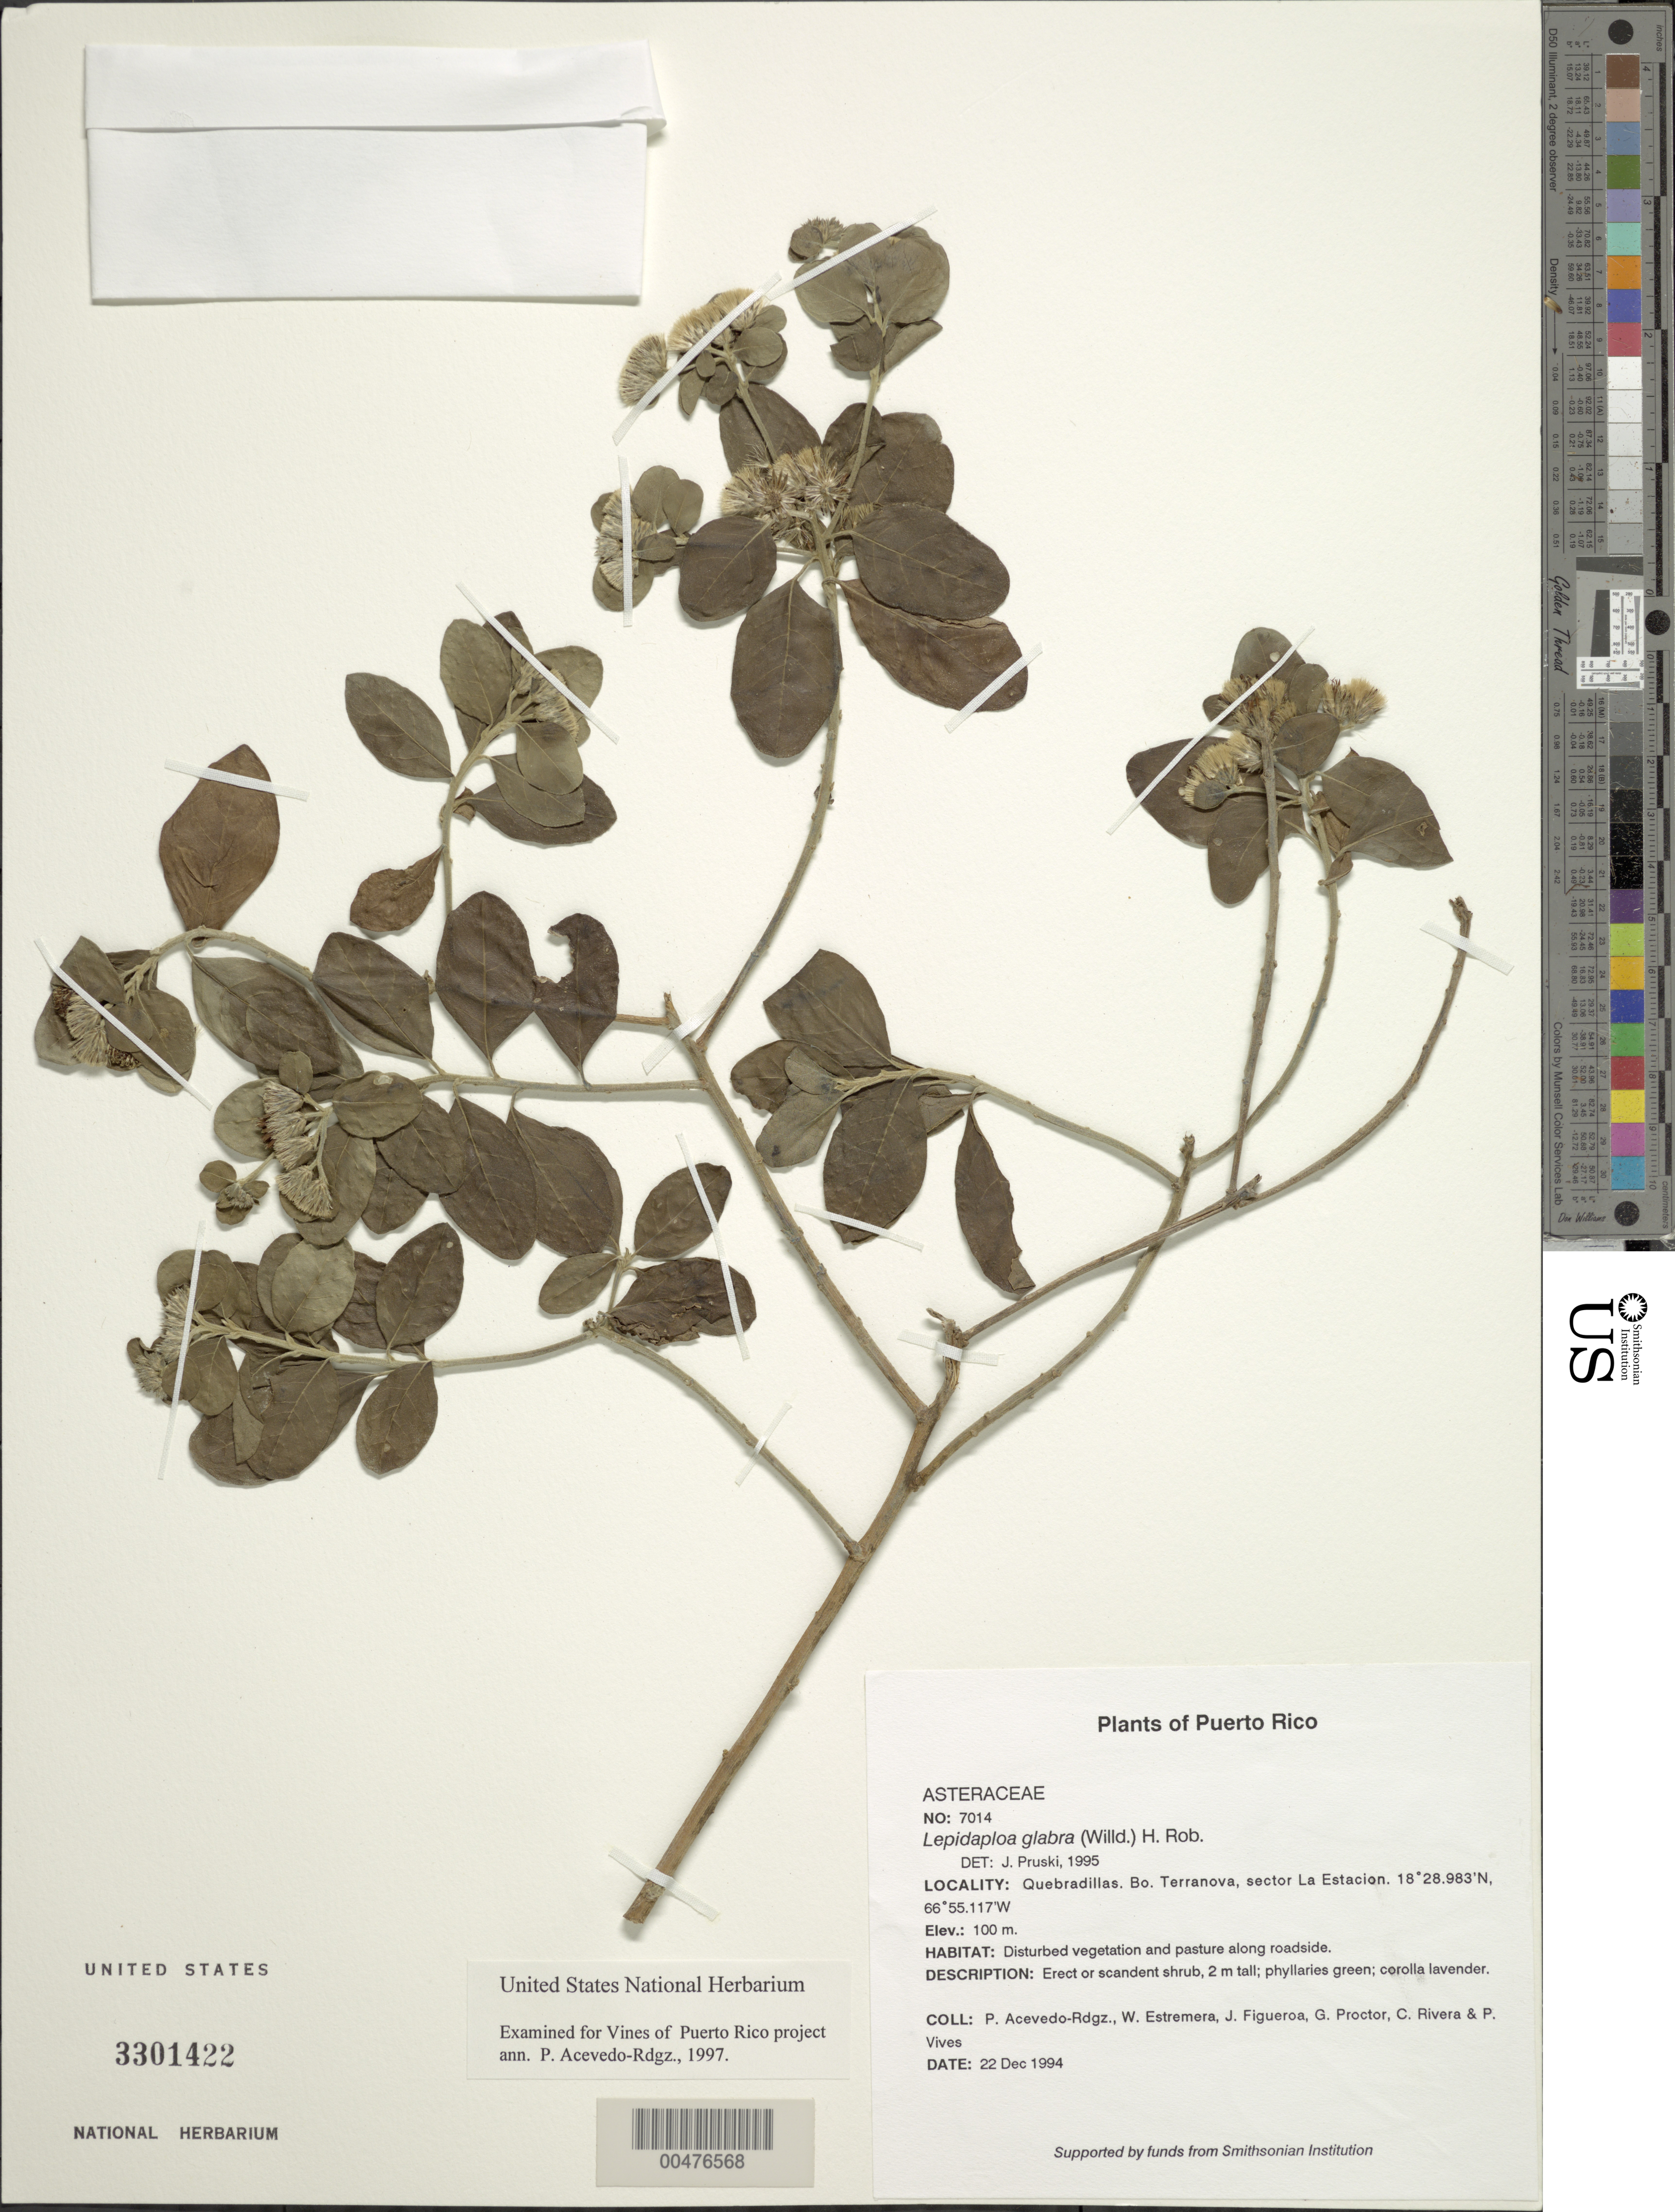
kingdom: Plantae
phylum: Tracheophyta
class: Magnoliopsida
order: Asterales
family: Asteraceae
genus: Lepidaploa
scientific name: Lepidaploa glabra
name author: (Willd.) H. Rob.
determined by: Pruski, J. F.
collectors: P. Acevedo-Rodr., W. Estremera, J. Figueroa, G. R. Proctor, C. Rivera & P. Vives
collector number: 7014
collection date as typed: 22 Dec 1994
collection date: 1994-12-22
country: Puerto Rico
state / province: Quebradillas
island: Puerto Rico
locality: Quebradillas. Bo. Terranova, sector La Estación.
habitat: Disturbed vegetation and pasture along roadside.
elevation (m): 100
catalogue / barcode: US 3301422